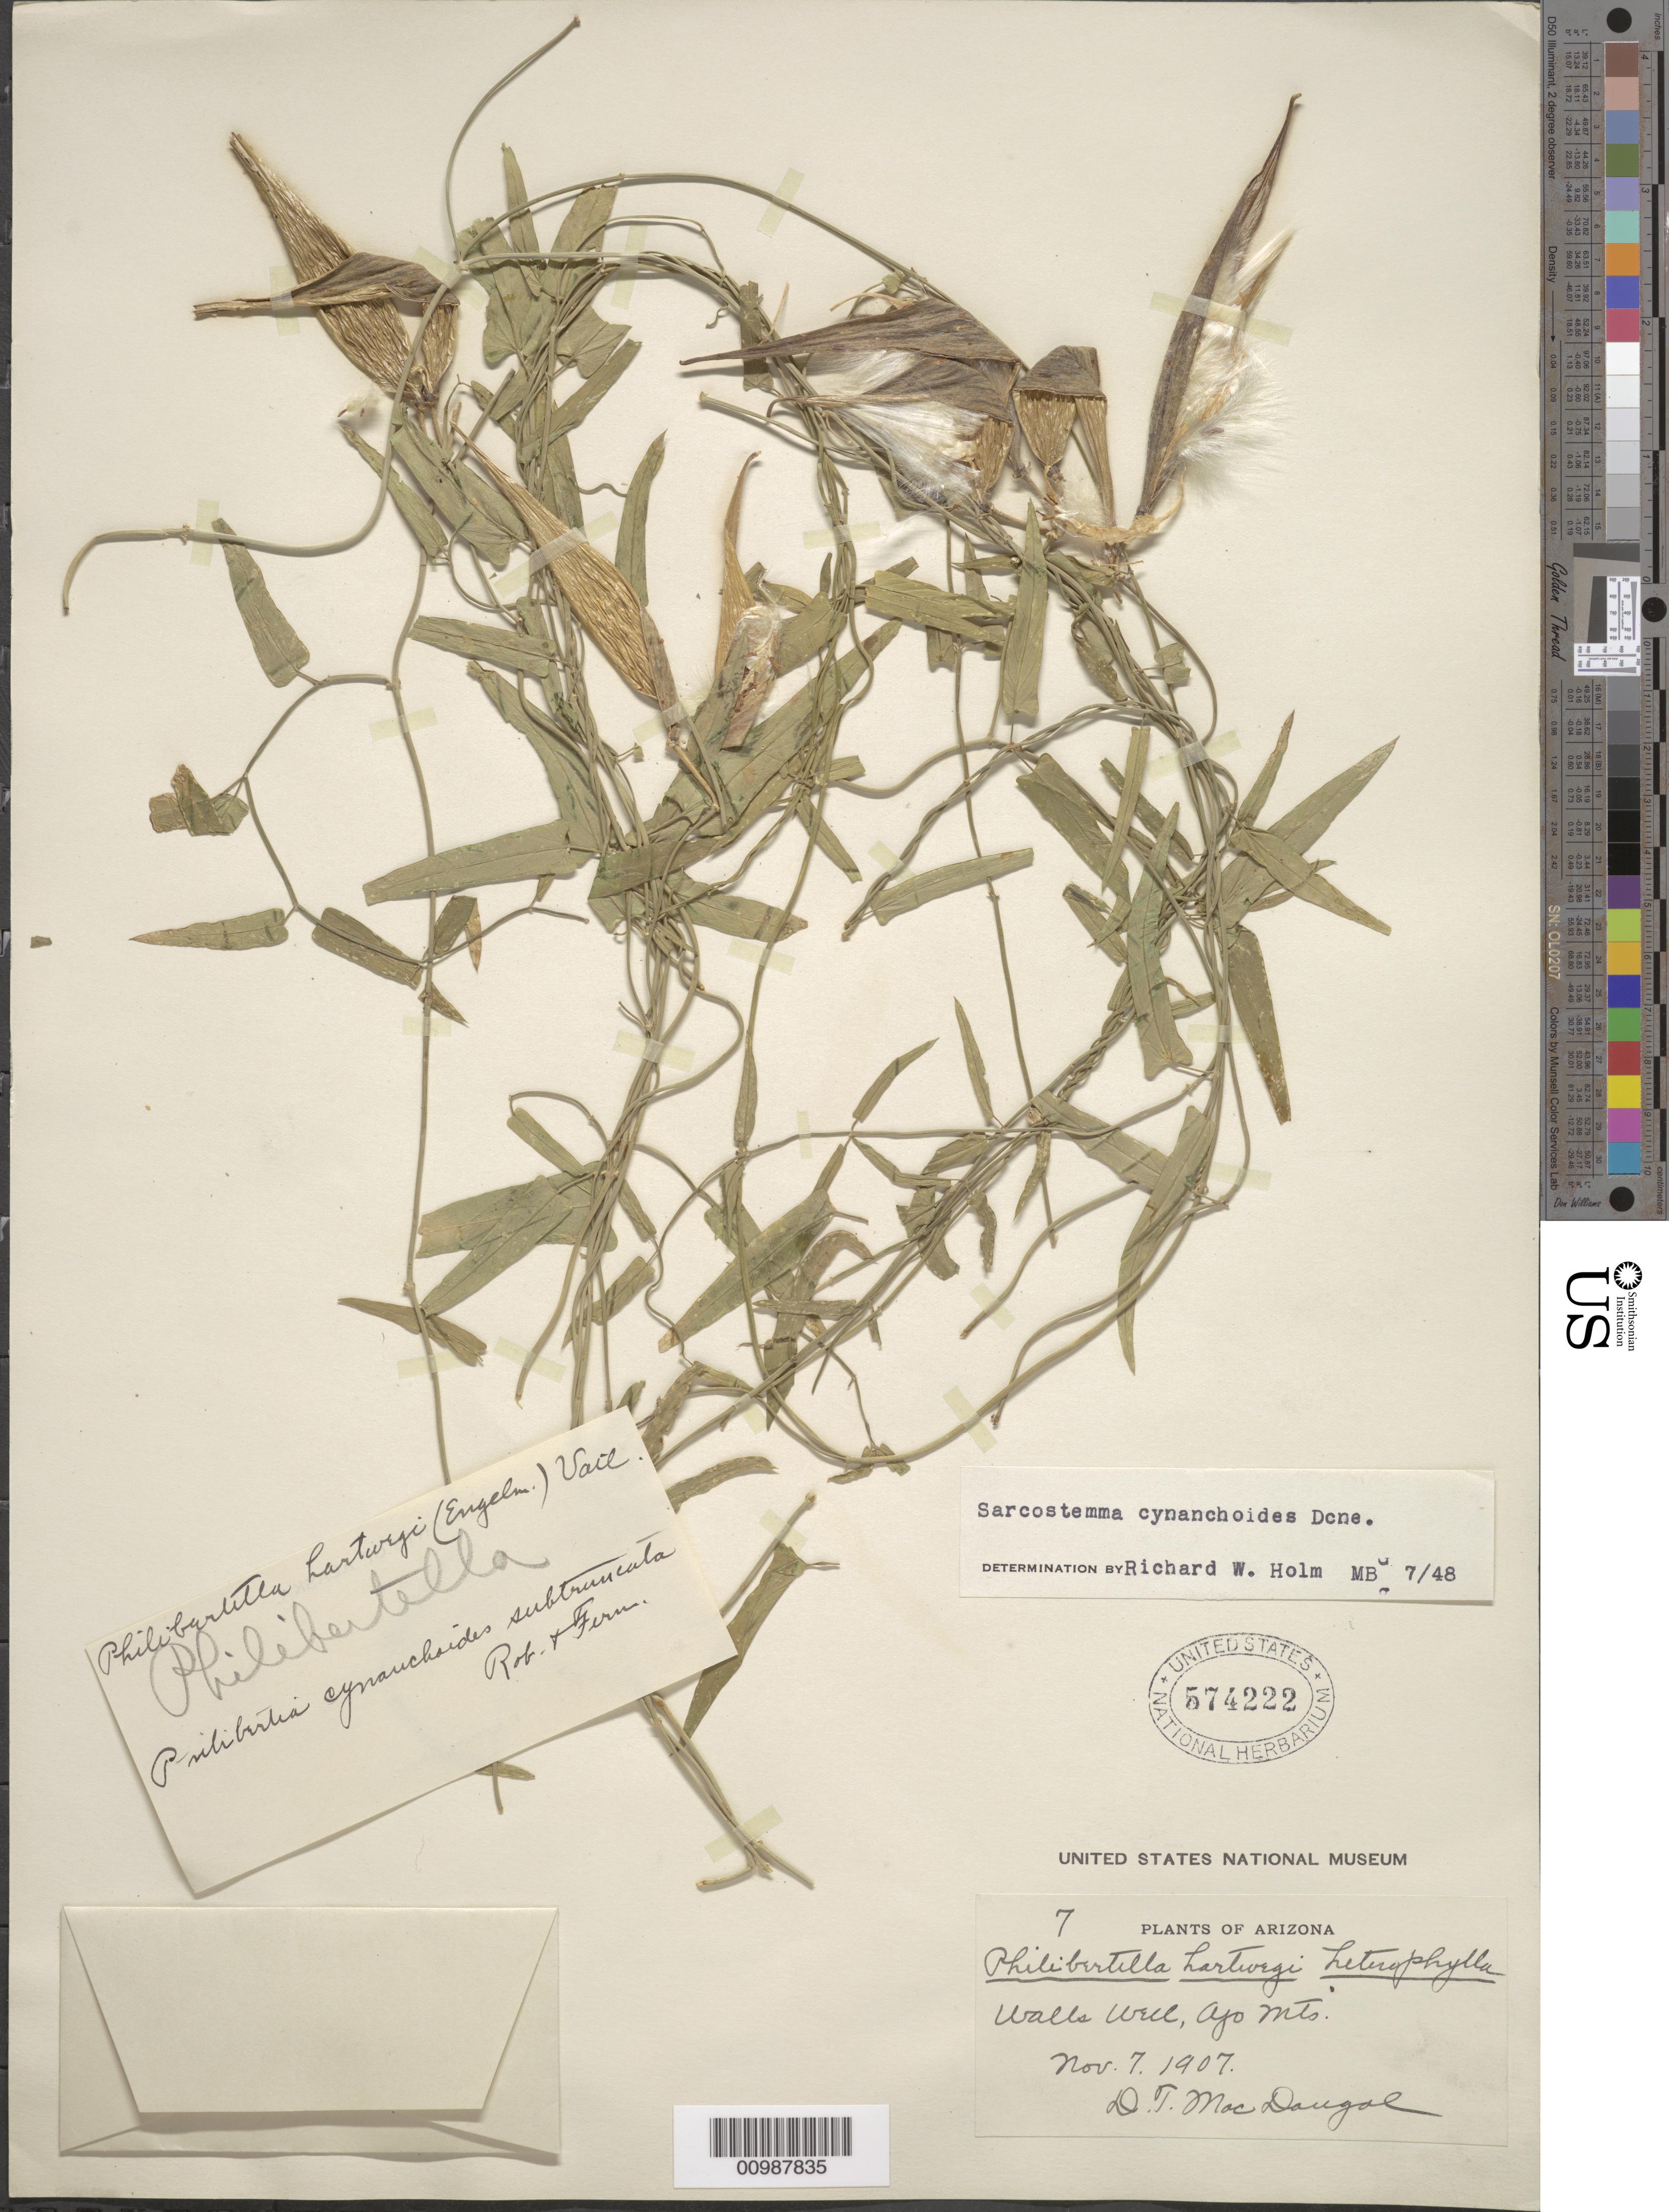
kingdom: Plantae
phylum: Tracheophyta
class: Magnoliopsida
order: Gentianales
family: Apocynaceae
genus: Sarcostemma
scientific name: Sarcostemma cynanchoides subsp. hartwegii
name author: (Vail) R.W. Holm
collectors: D. T. MacDougal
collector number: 7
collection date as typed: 07 Nov 1907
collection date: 1907-11-07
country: United States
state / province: Arizona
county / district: Pima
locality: Walls Well, Ajo Mountains.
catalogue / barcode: US 574222